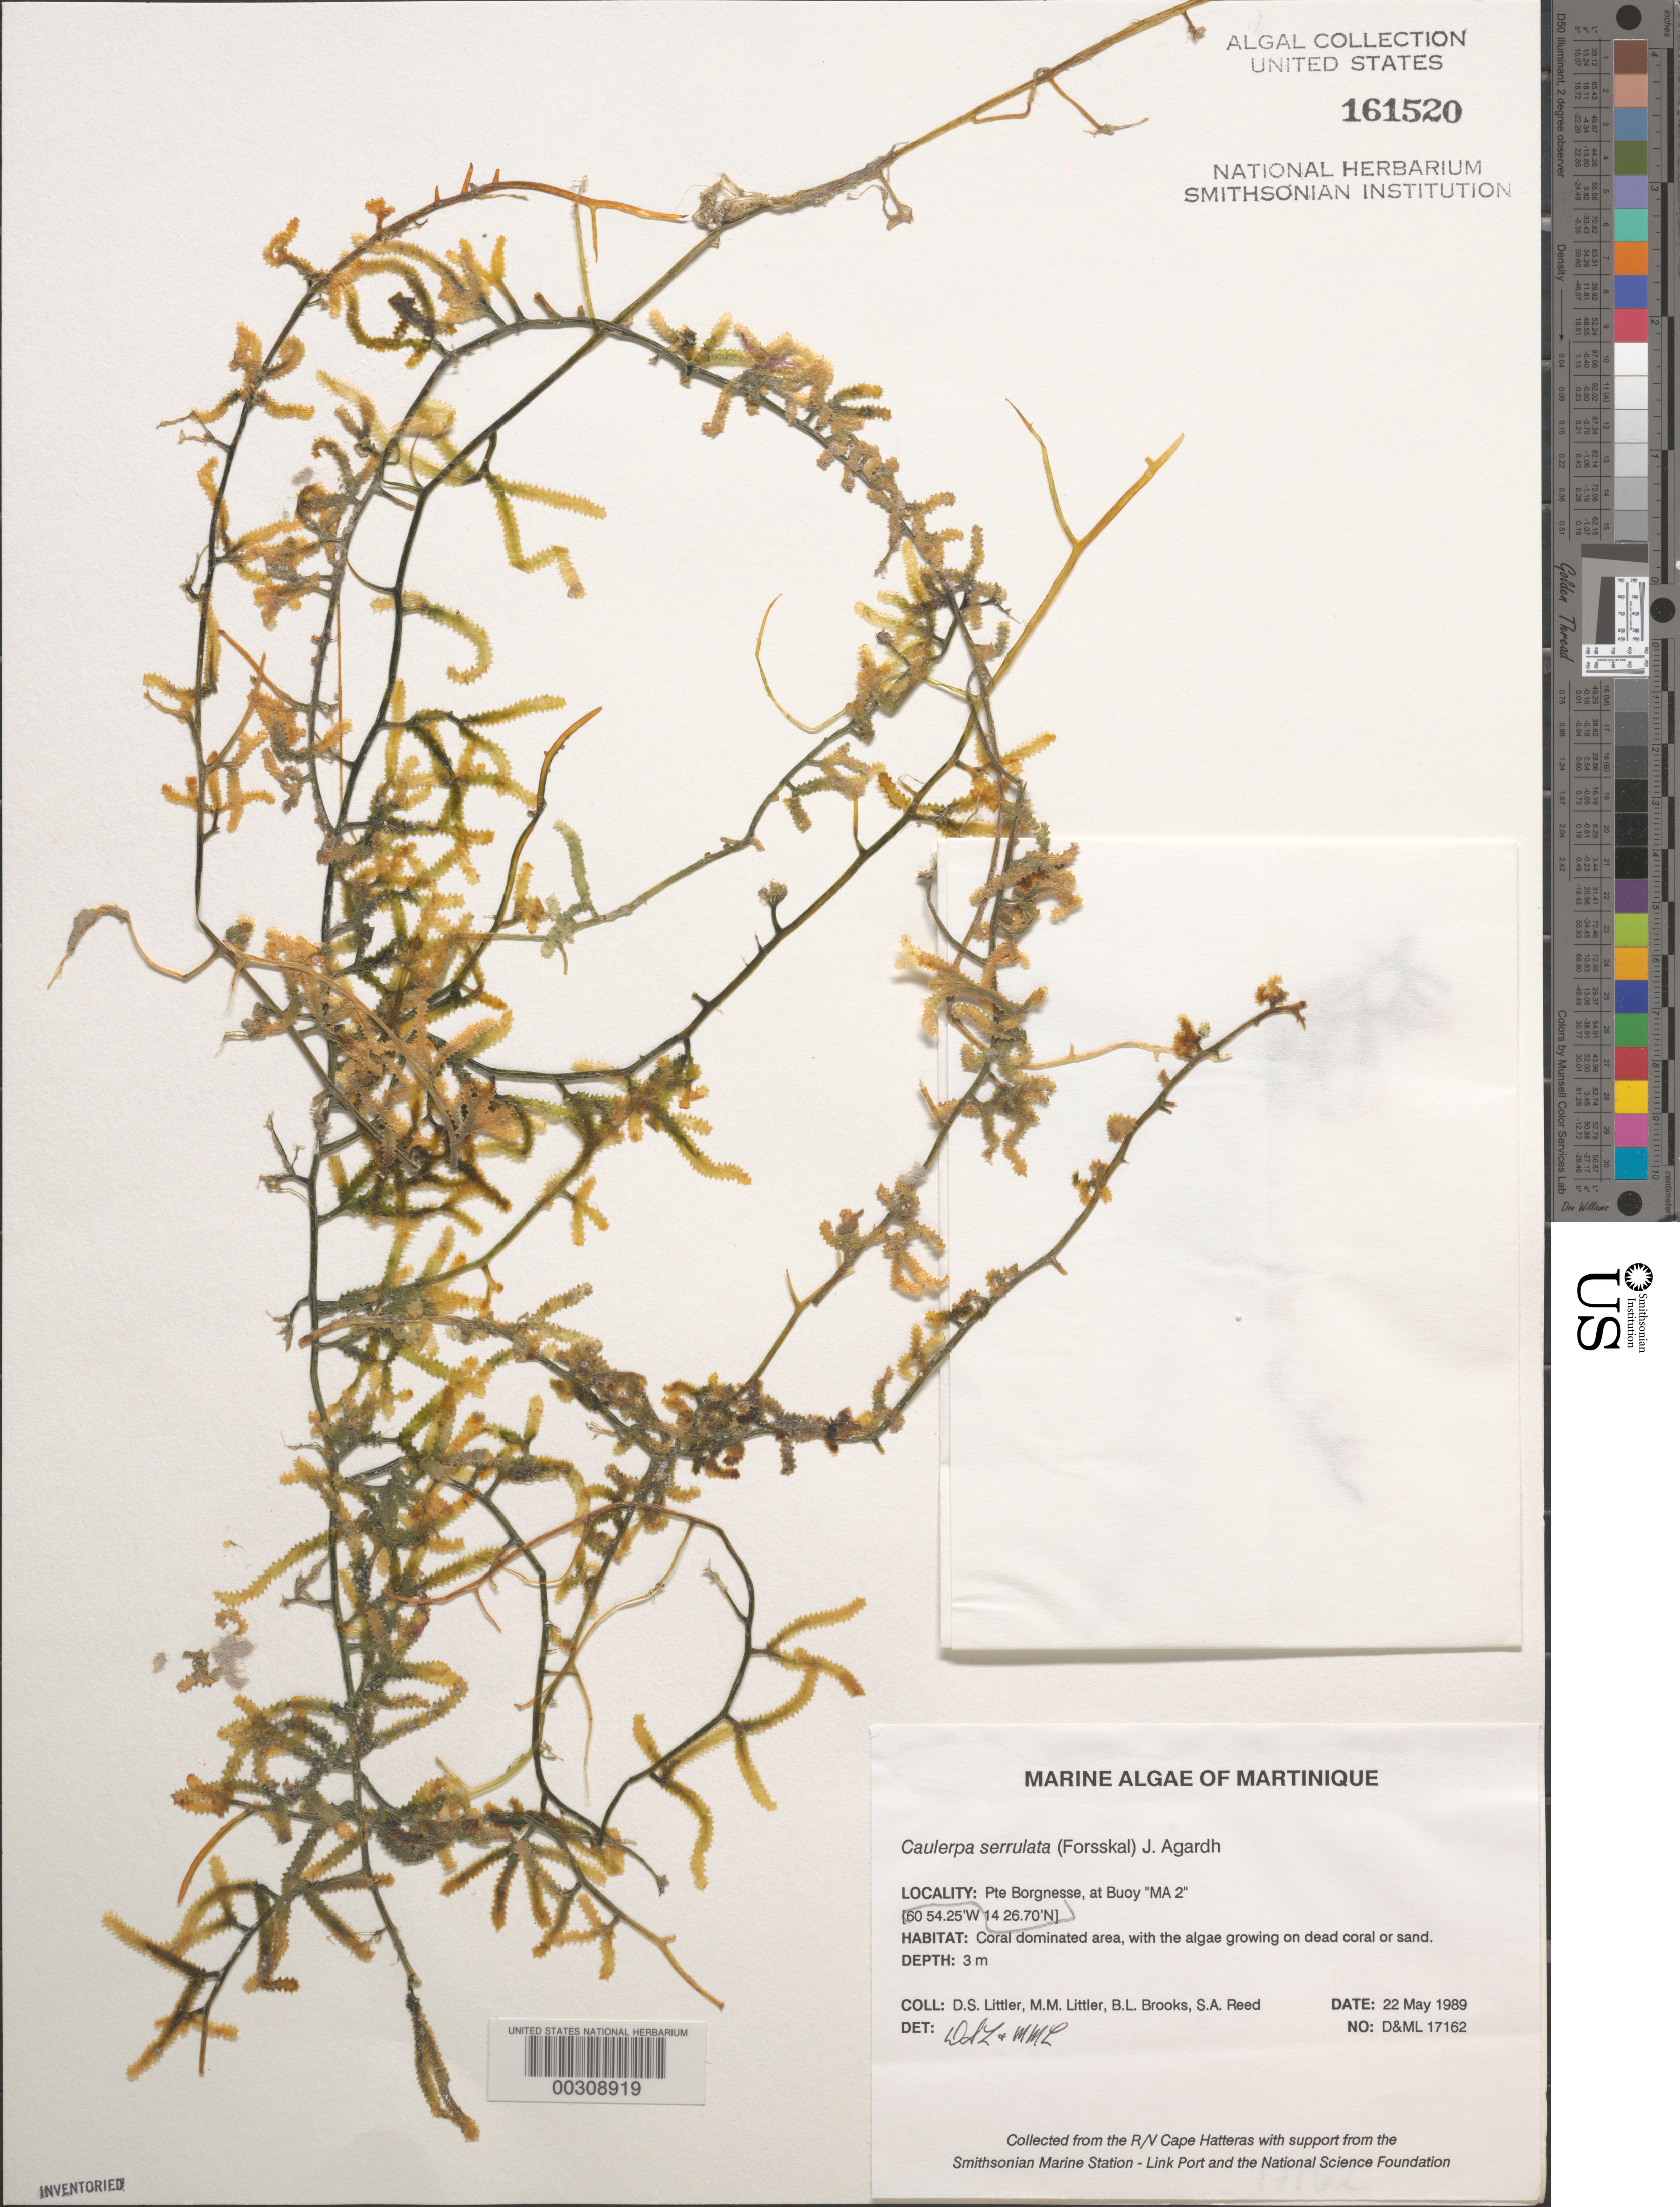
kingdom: Plantae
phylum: Chlorophyta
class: Ulvophyceae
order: Bryopsidales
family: Caulerpaceae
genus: Caulerpa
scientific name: Caulerpa serrulata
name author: (Forssk.) J. Agardh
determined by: Littler, D. S.; Littler, M. M.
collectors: D. S. Littler, M. M. Littler, B. Brooks & S. Reed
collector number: D&ML 17162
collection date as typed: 22 May 1989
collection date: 1989-05-22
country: Martinique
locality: Pointe Borgnesse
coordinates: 14 26.70 N, 60 54.25' W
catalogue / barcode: US 161520